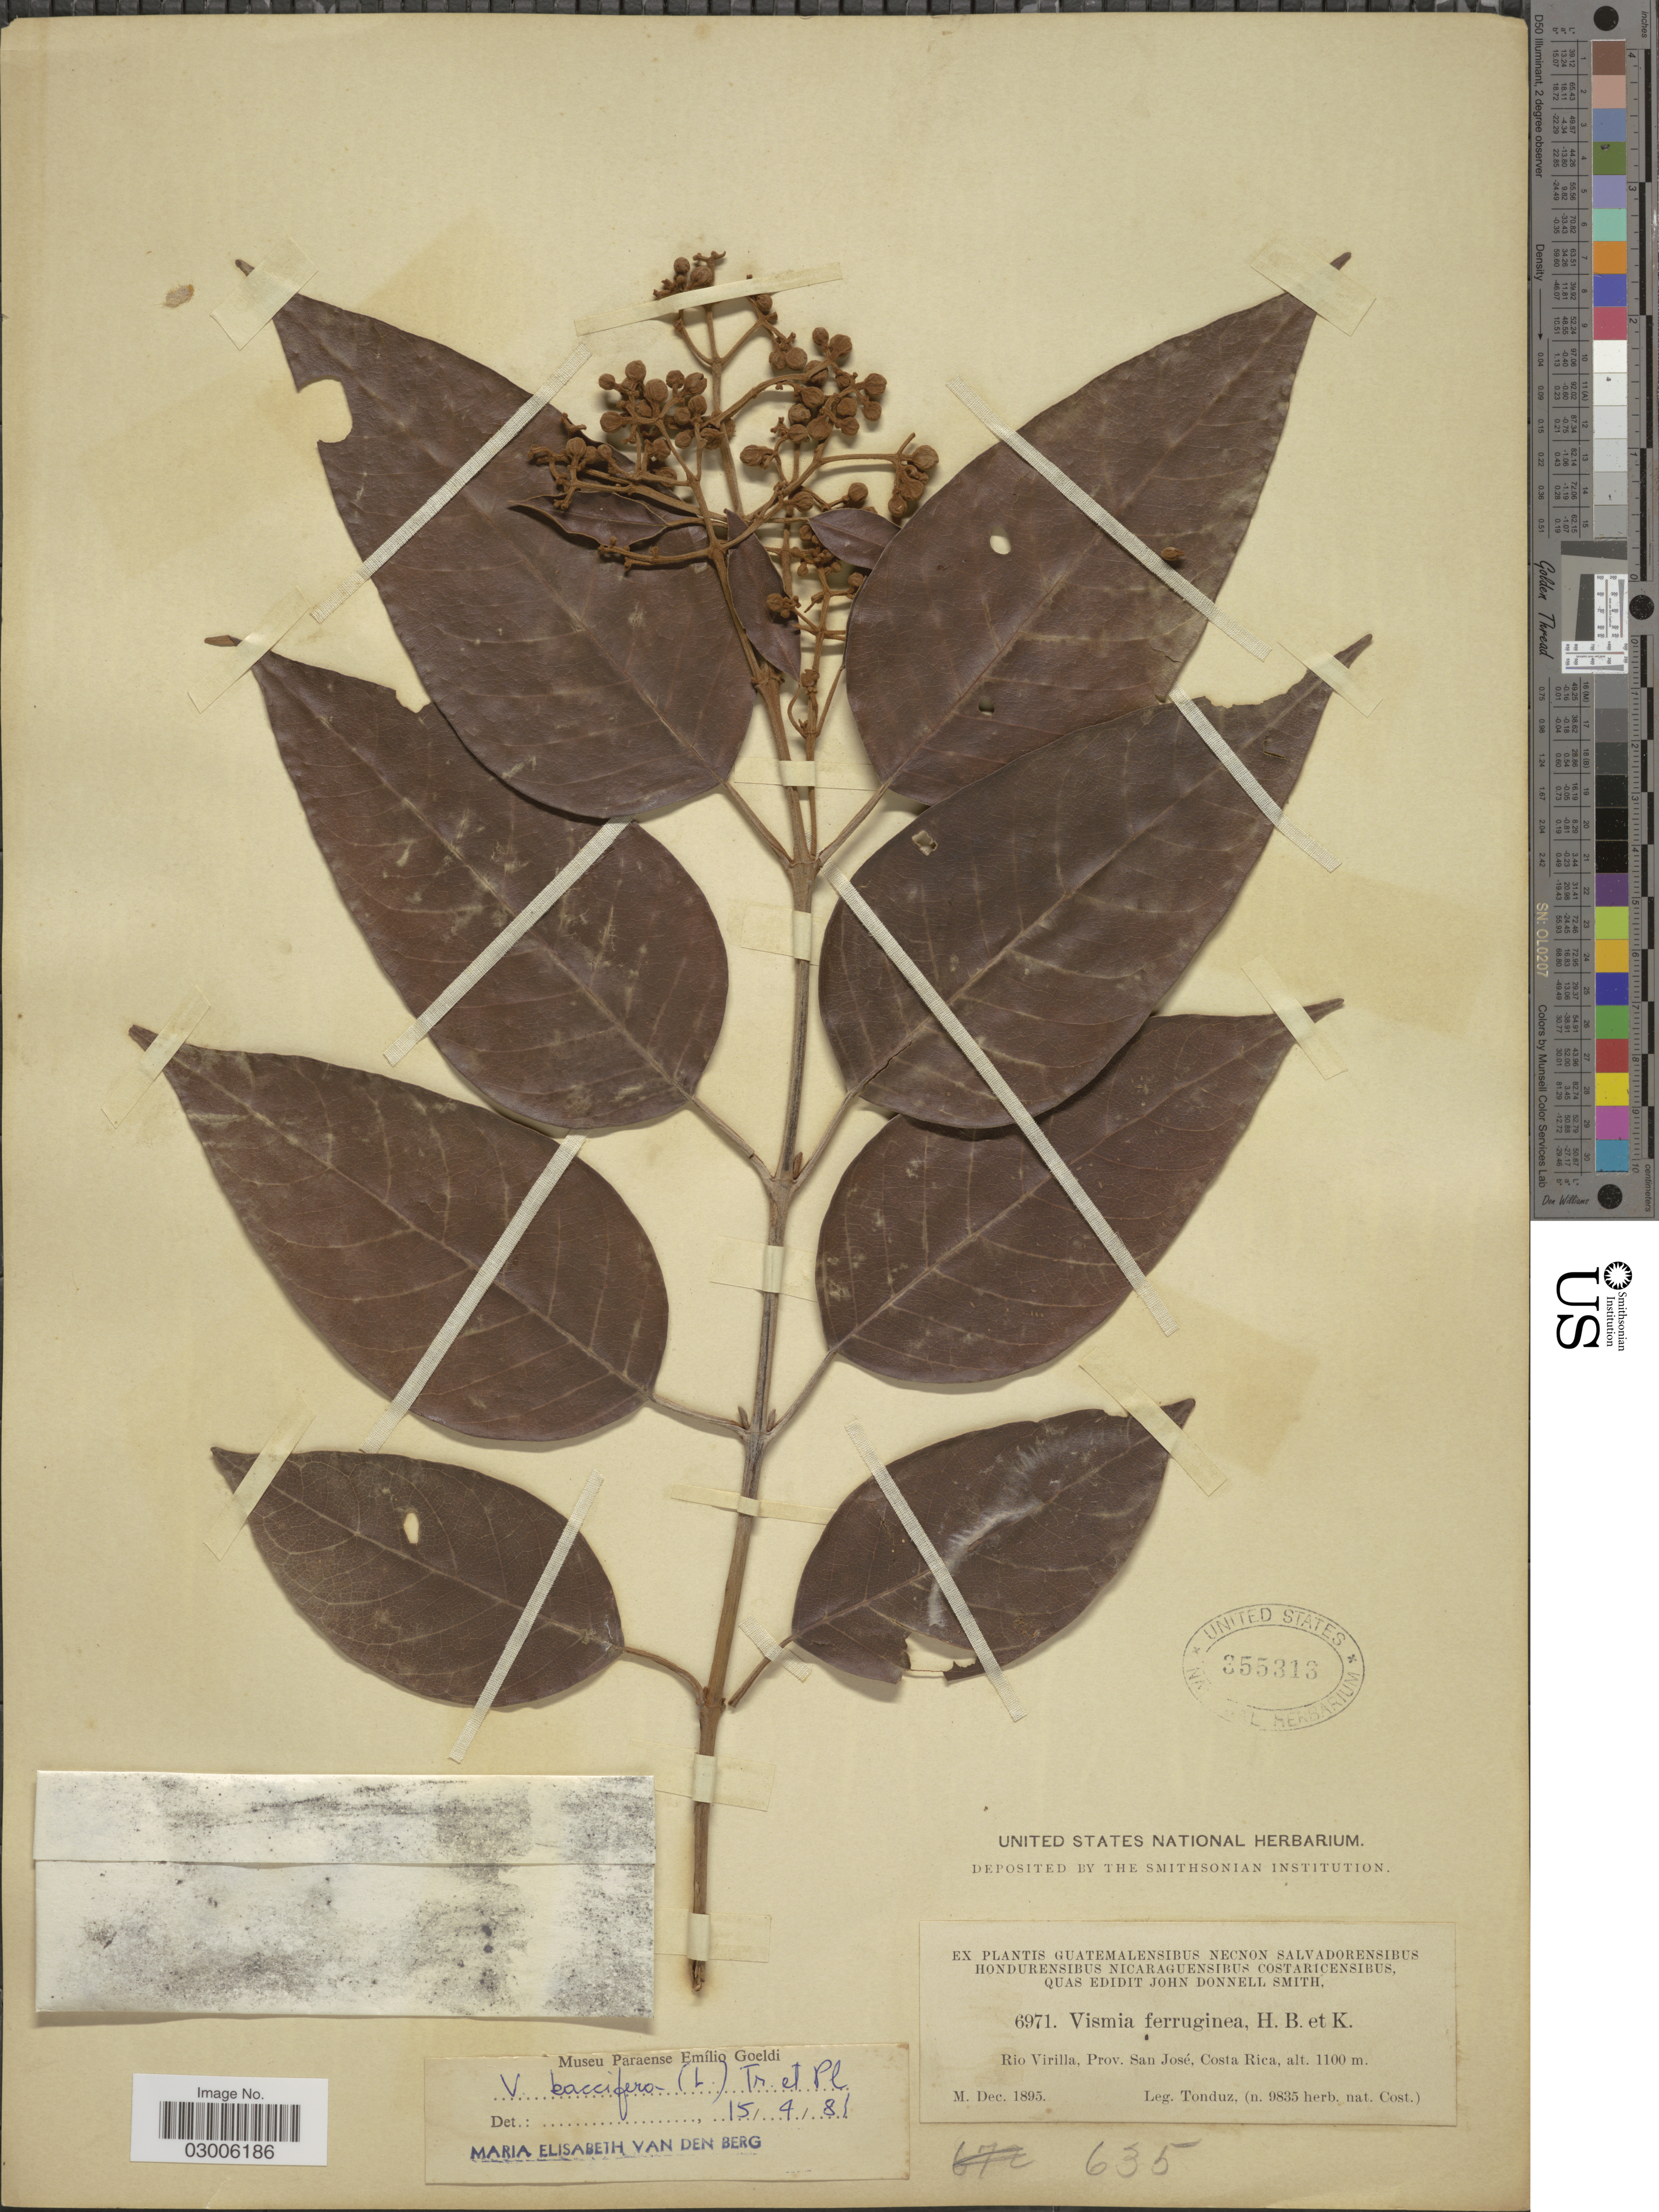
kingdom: Plantae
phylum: Tracheophyta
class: Magnoliopsida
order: Malpighiales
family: Hypericaceae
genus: Vismia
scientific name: Vismia baccifera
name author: (L.) Triana & Planch.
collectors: Tonduz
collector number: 6971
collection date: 1895-12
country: Costa Rica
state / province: San José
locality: Rio Virilla.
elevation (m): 1100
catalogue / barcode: US 355313